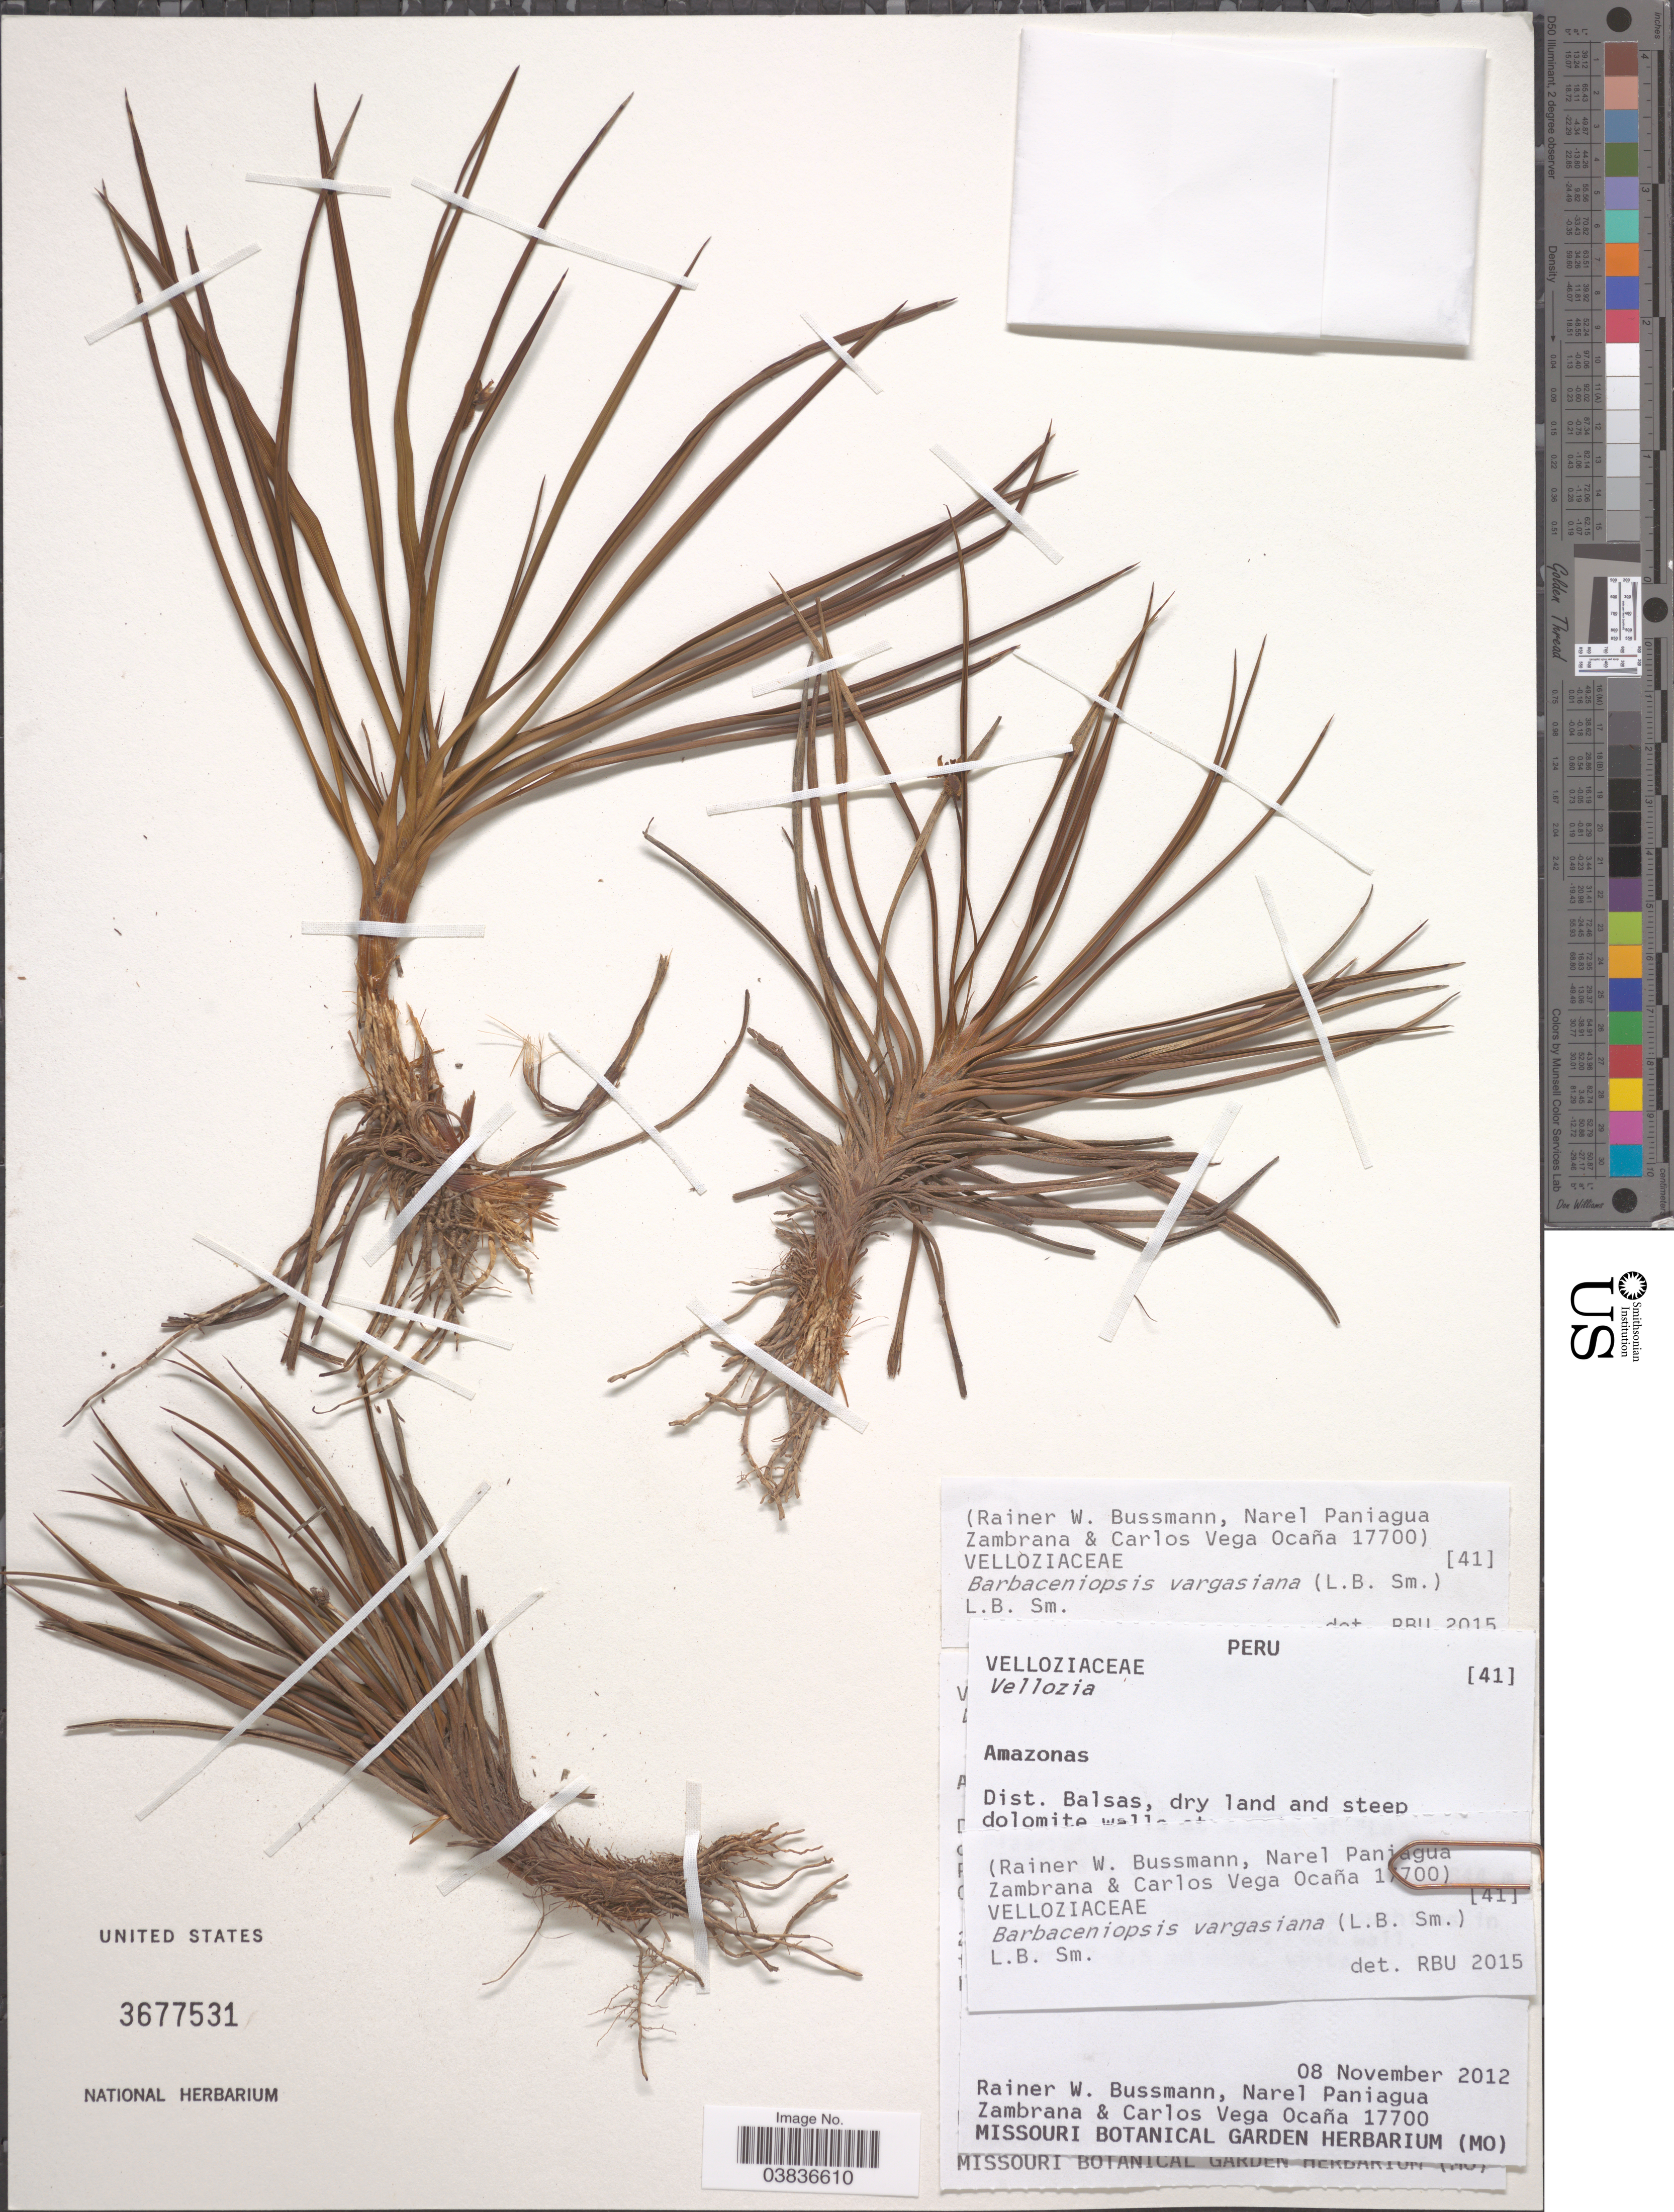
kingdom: Plantae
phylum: Tracheophyta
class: Liliopsida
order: Pandanales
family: Velloziaceae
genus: Barbaceniopsis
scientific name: Barbaceniopsis vargasiana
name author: (L.B. Sm.) L.B. Sm.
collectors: R. W. Bussmann, N. Zambrana & C. Vega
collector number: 17700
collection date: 2012-11-08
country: Peru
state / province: Amazonas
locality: Dist. Balsas.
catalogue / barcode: US 3677531